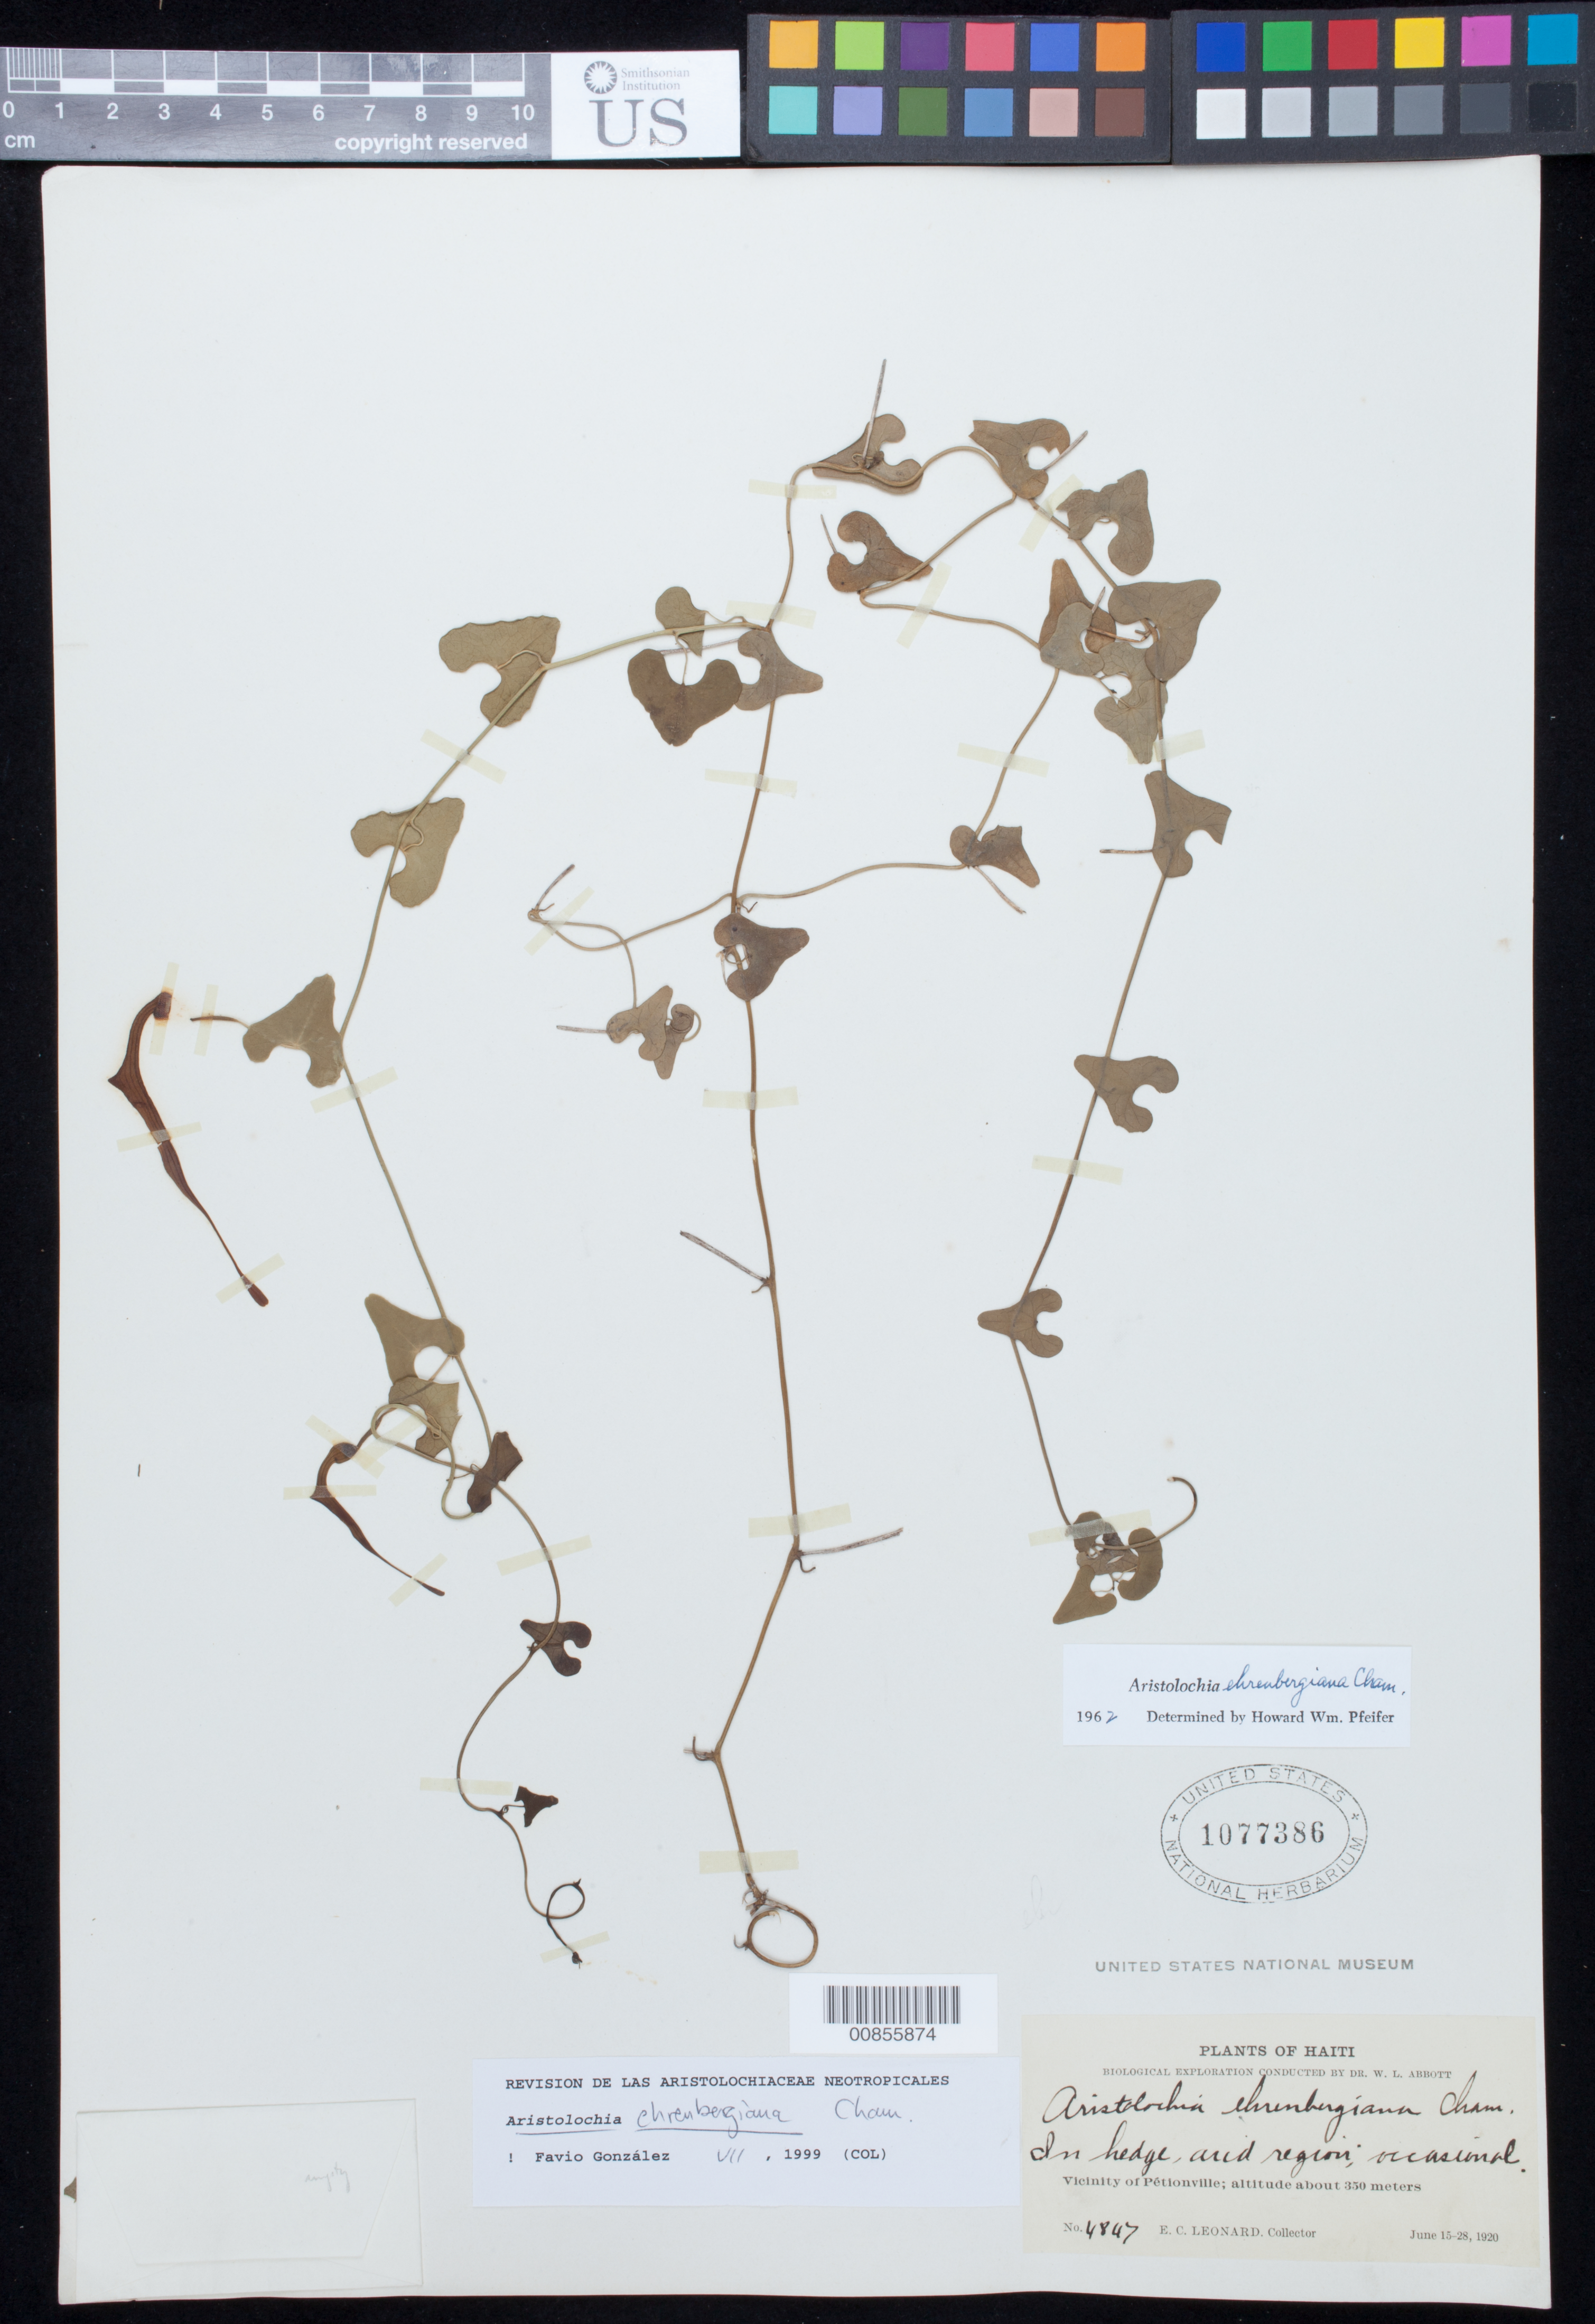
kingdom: Plantae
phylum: Tracheophyta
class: Magnoliopsida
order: Piperales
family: Aristolochiaceae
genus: Aristolochia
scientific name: Aristolochia ehrenbergiana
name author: Cham.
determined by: González, F., (COL), Universidad Nacional de Colombia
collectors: E. C. Leonard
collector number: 4847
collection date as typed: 15 Jun 1920 to 28 Jun 1920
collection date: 1920-06-15/1920-06-28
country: Haiti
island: Hispaniola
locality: Vicinity of Pétionville.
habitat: In hedge, arid region.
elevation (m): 350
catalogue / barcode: US 1077386